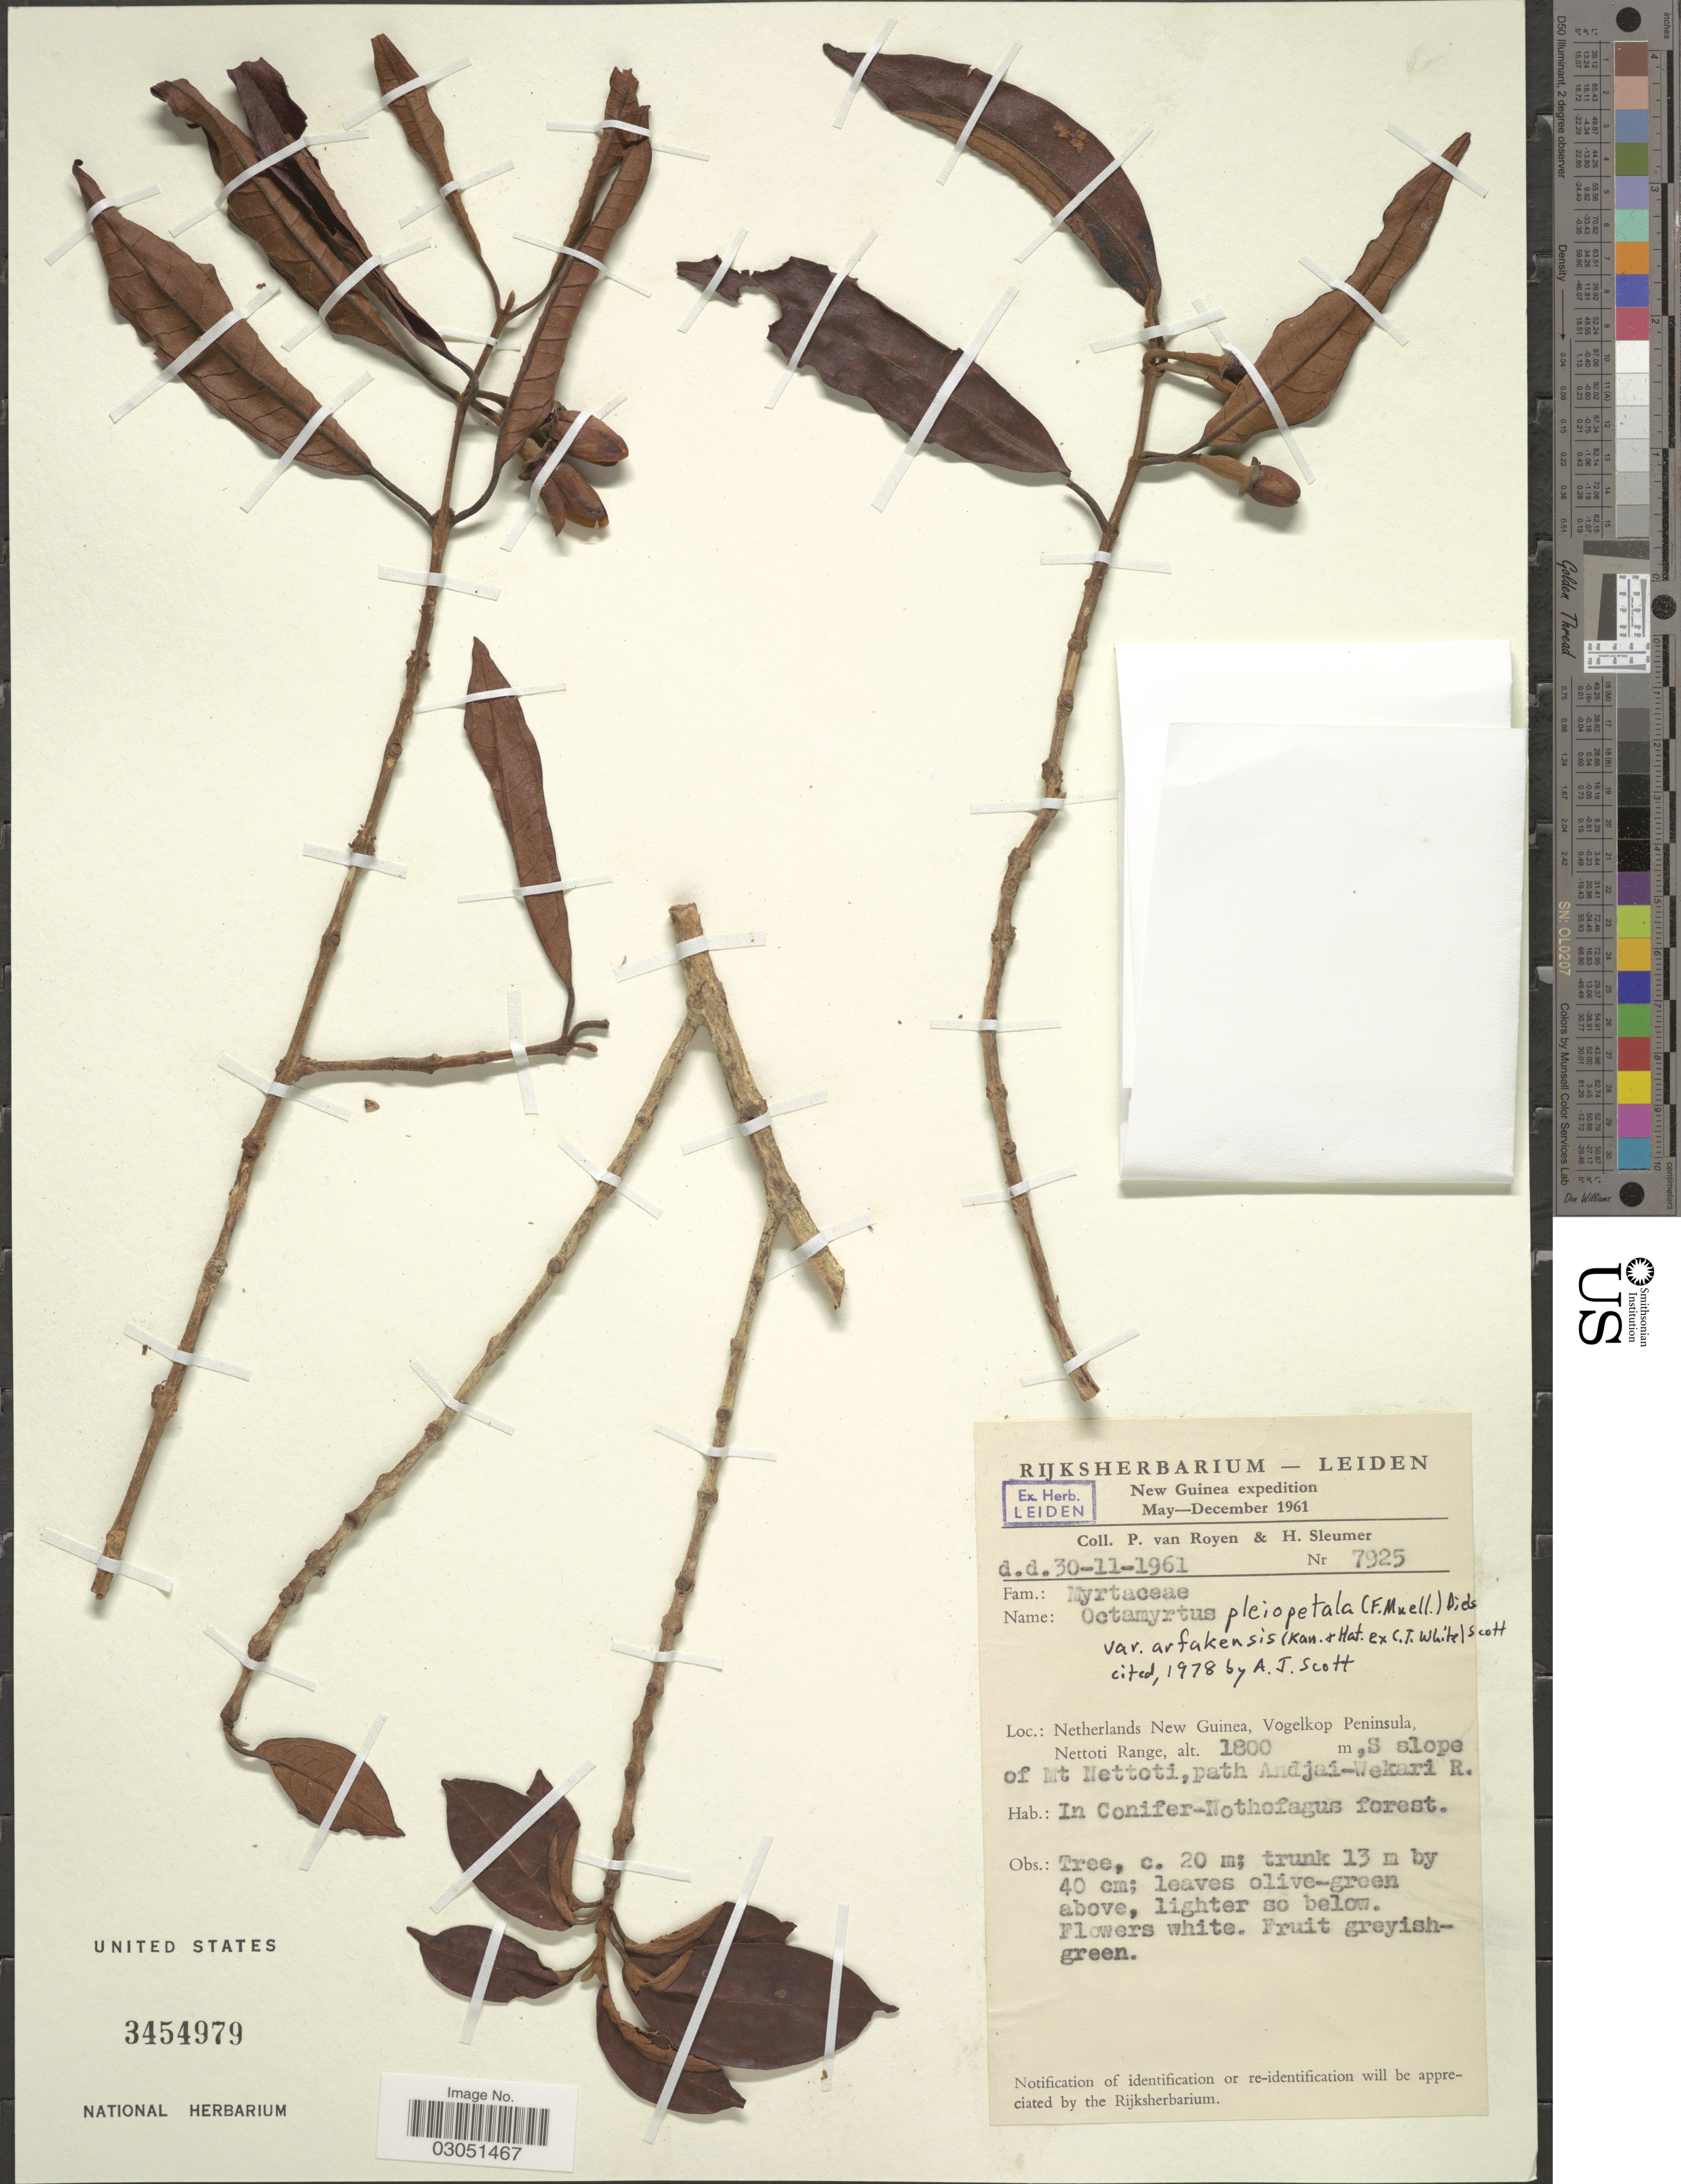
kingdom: Plantae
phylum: Tracheophyta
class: Magnoliopsida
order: Myrtales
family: Myrtaceae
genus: Octamyrtus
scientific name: Octamyrtus pleiopetala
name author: Diels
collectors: P. van Royen & H. O. Sleumer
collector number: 7925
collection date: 1961-11-30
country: Indonesia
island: New Guinea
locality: Netherlands New Guinea, Vogelkop Peninsula, Nettoti Range, S slope of Mt Nettoti, path Andjaí-Wekari R.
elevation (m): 1800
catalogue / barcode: US 3454979